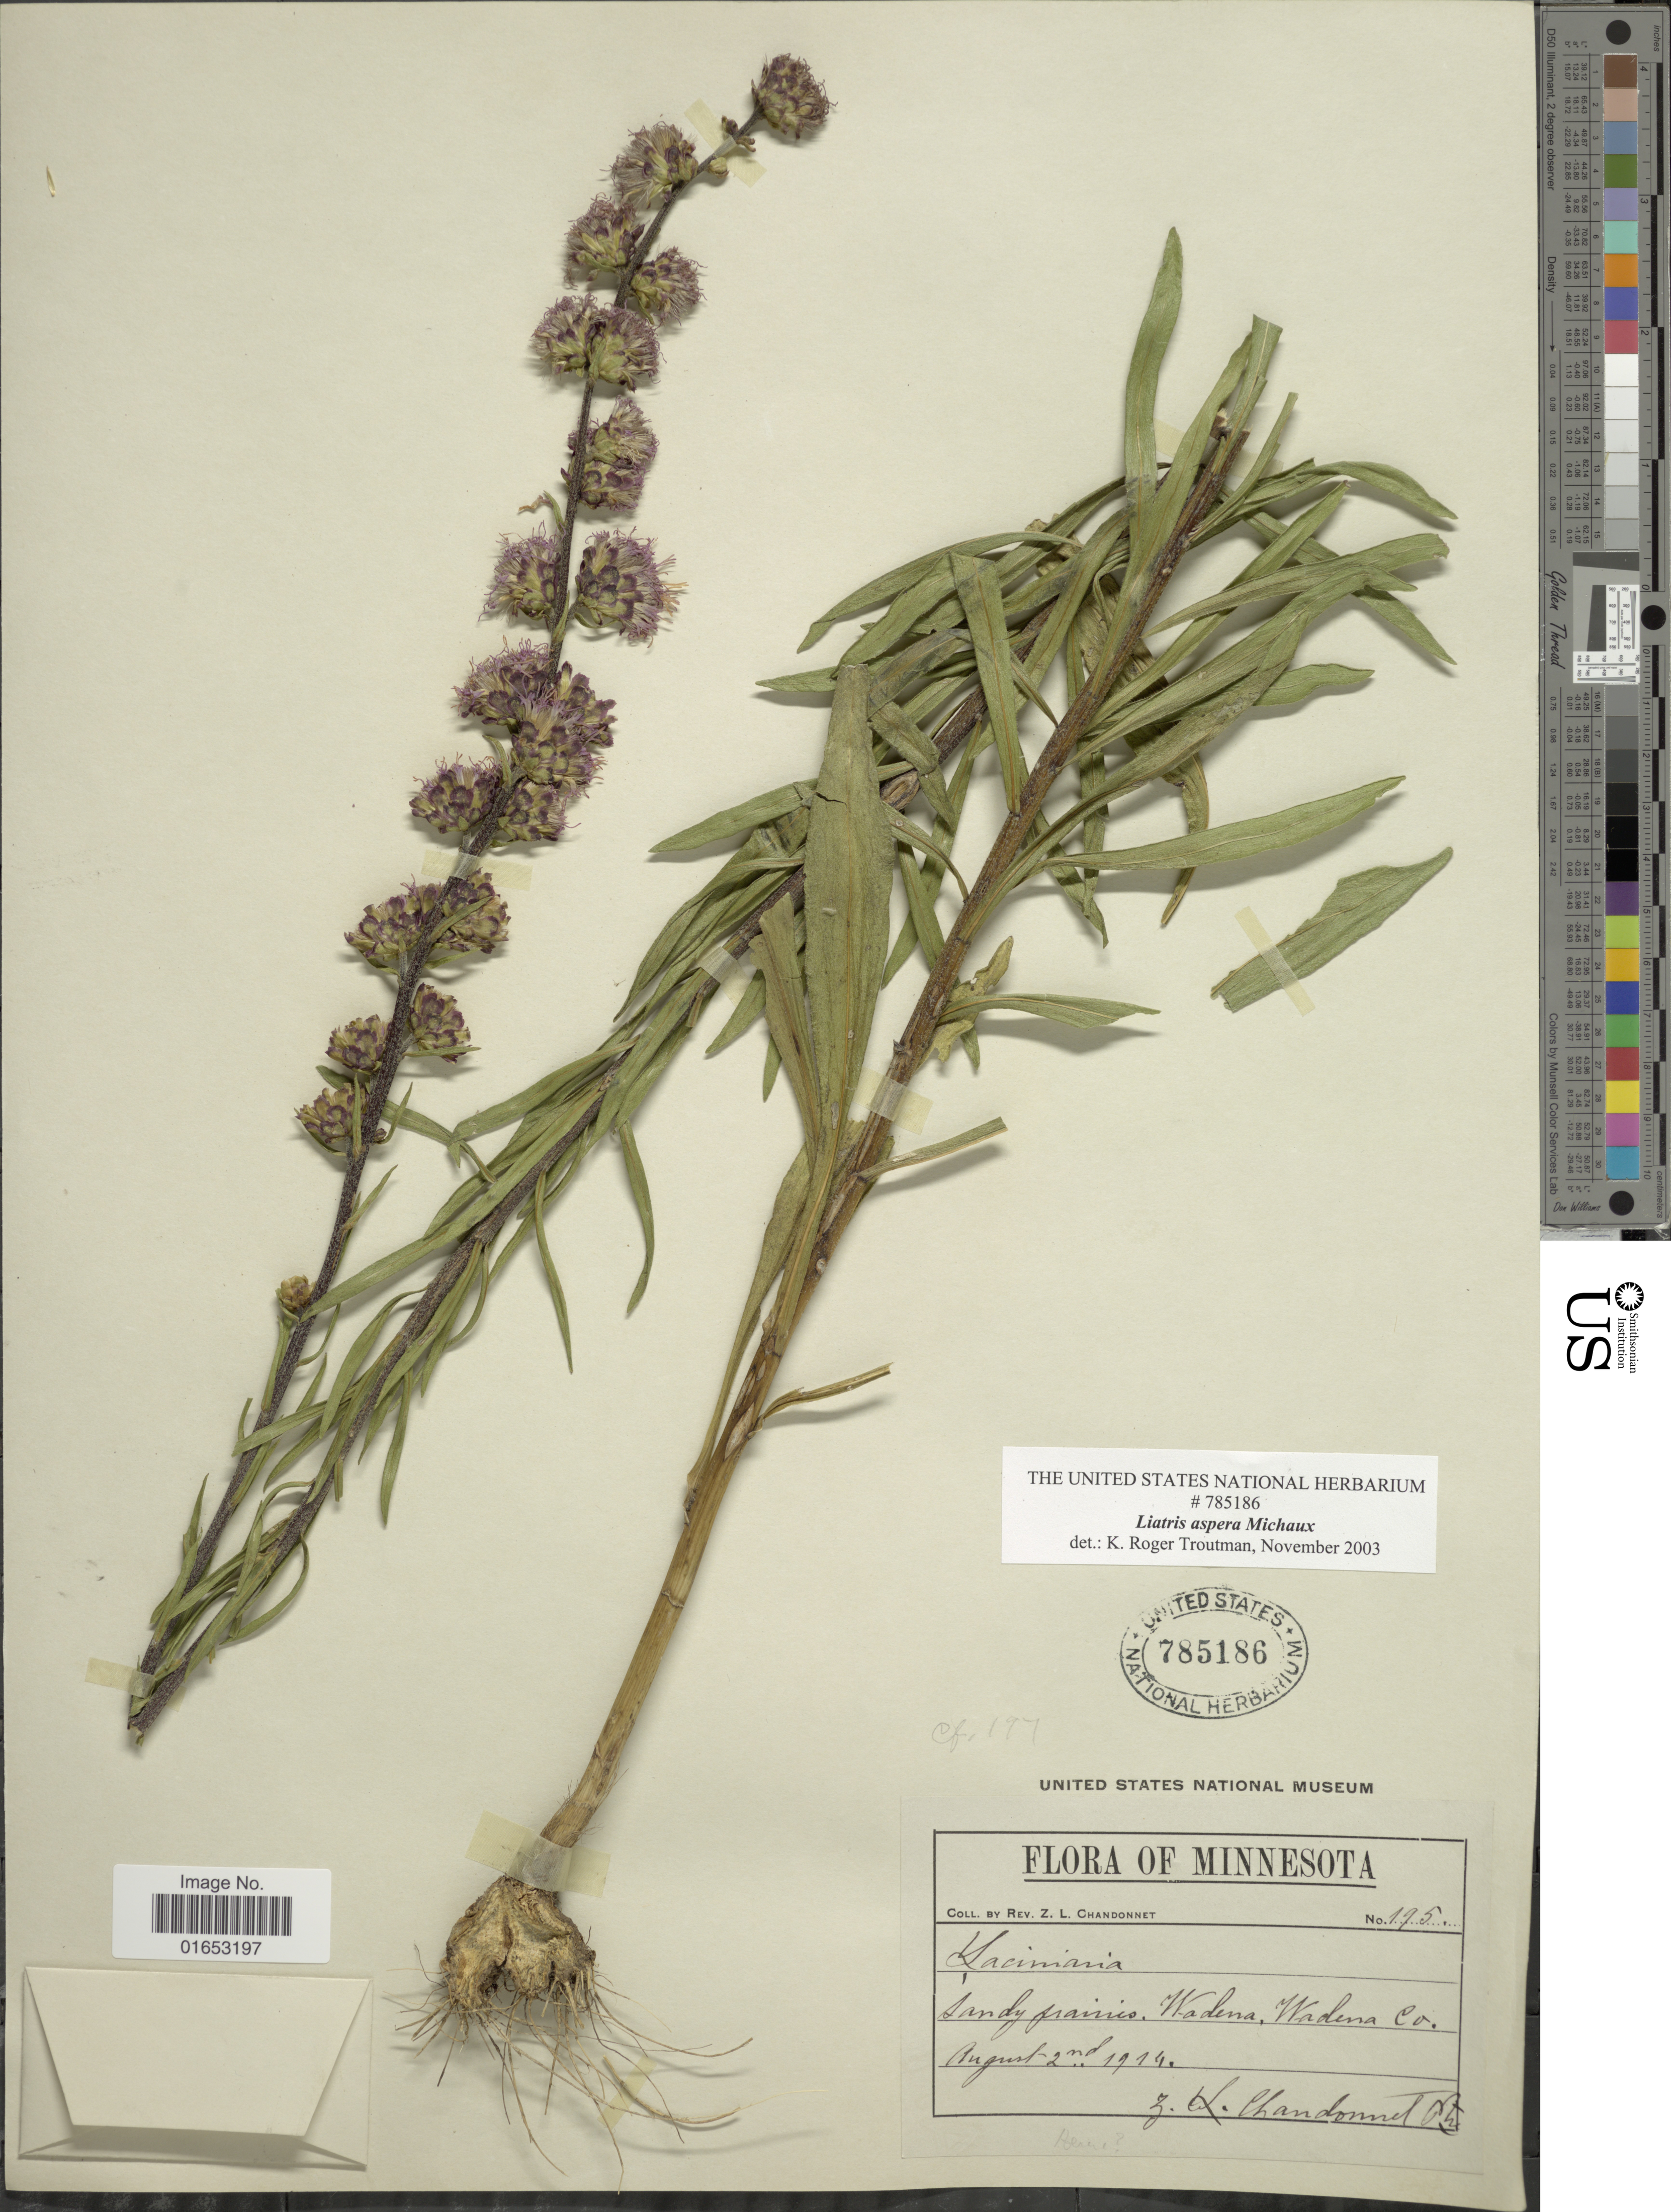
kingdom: Plantae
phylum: Tracheophyta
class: Magnoliopsida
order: Asterales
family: Asteraceae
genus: Liatris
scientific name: Liatris aspera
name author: Michx.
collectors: Z. Chandonnet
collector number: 195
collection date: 1914-08-02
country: United States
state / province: Minnesota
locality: Wadena Wadena Co.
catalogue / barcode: US 785186